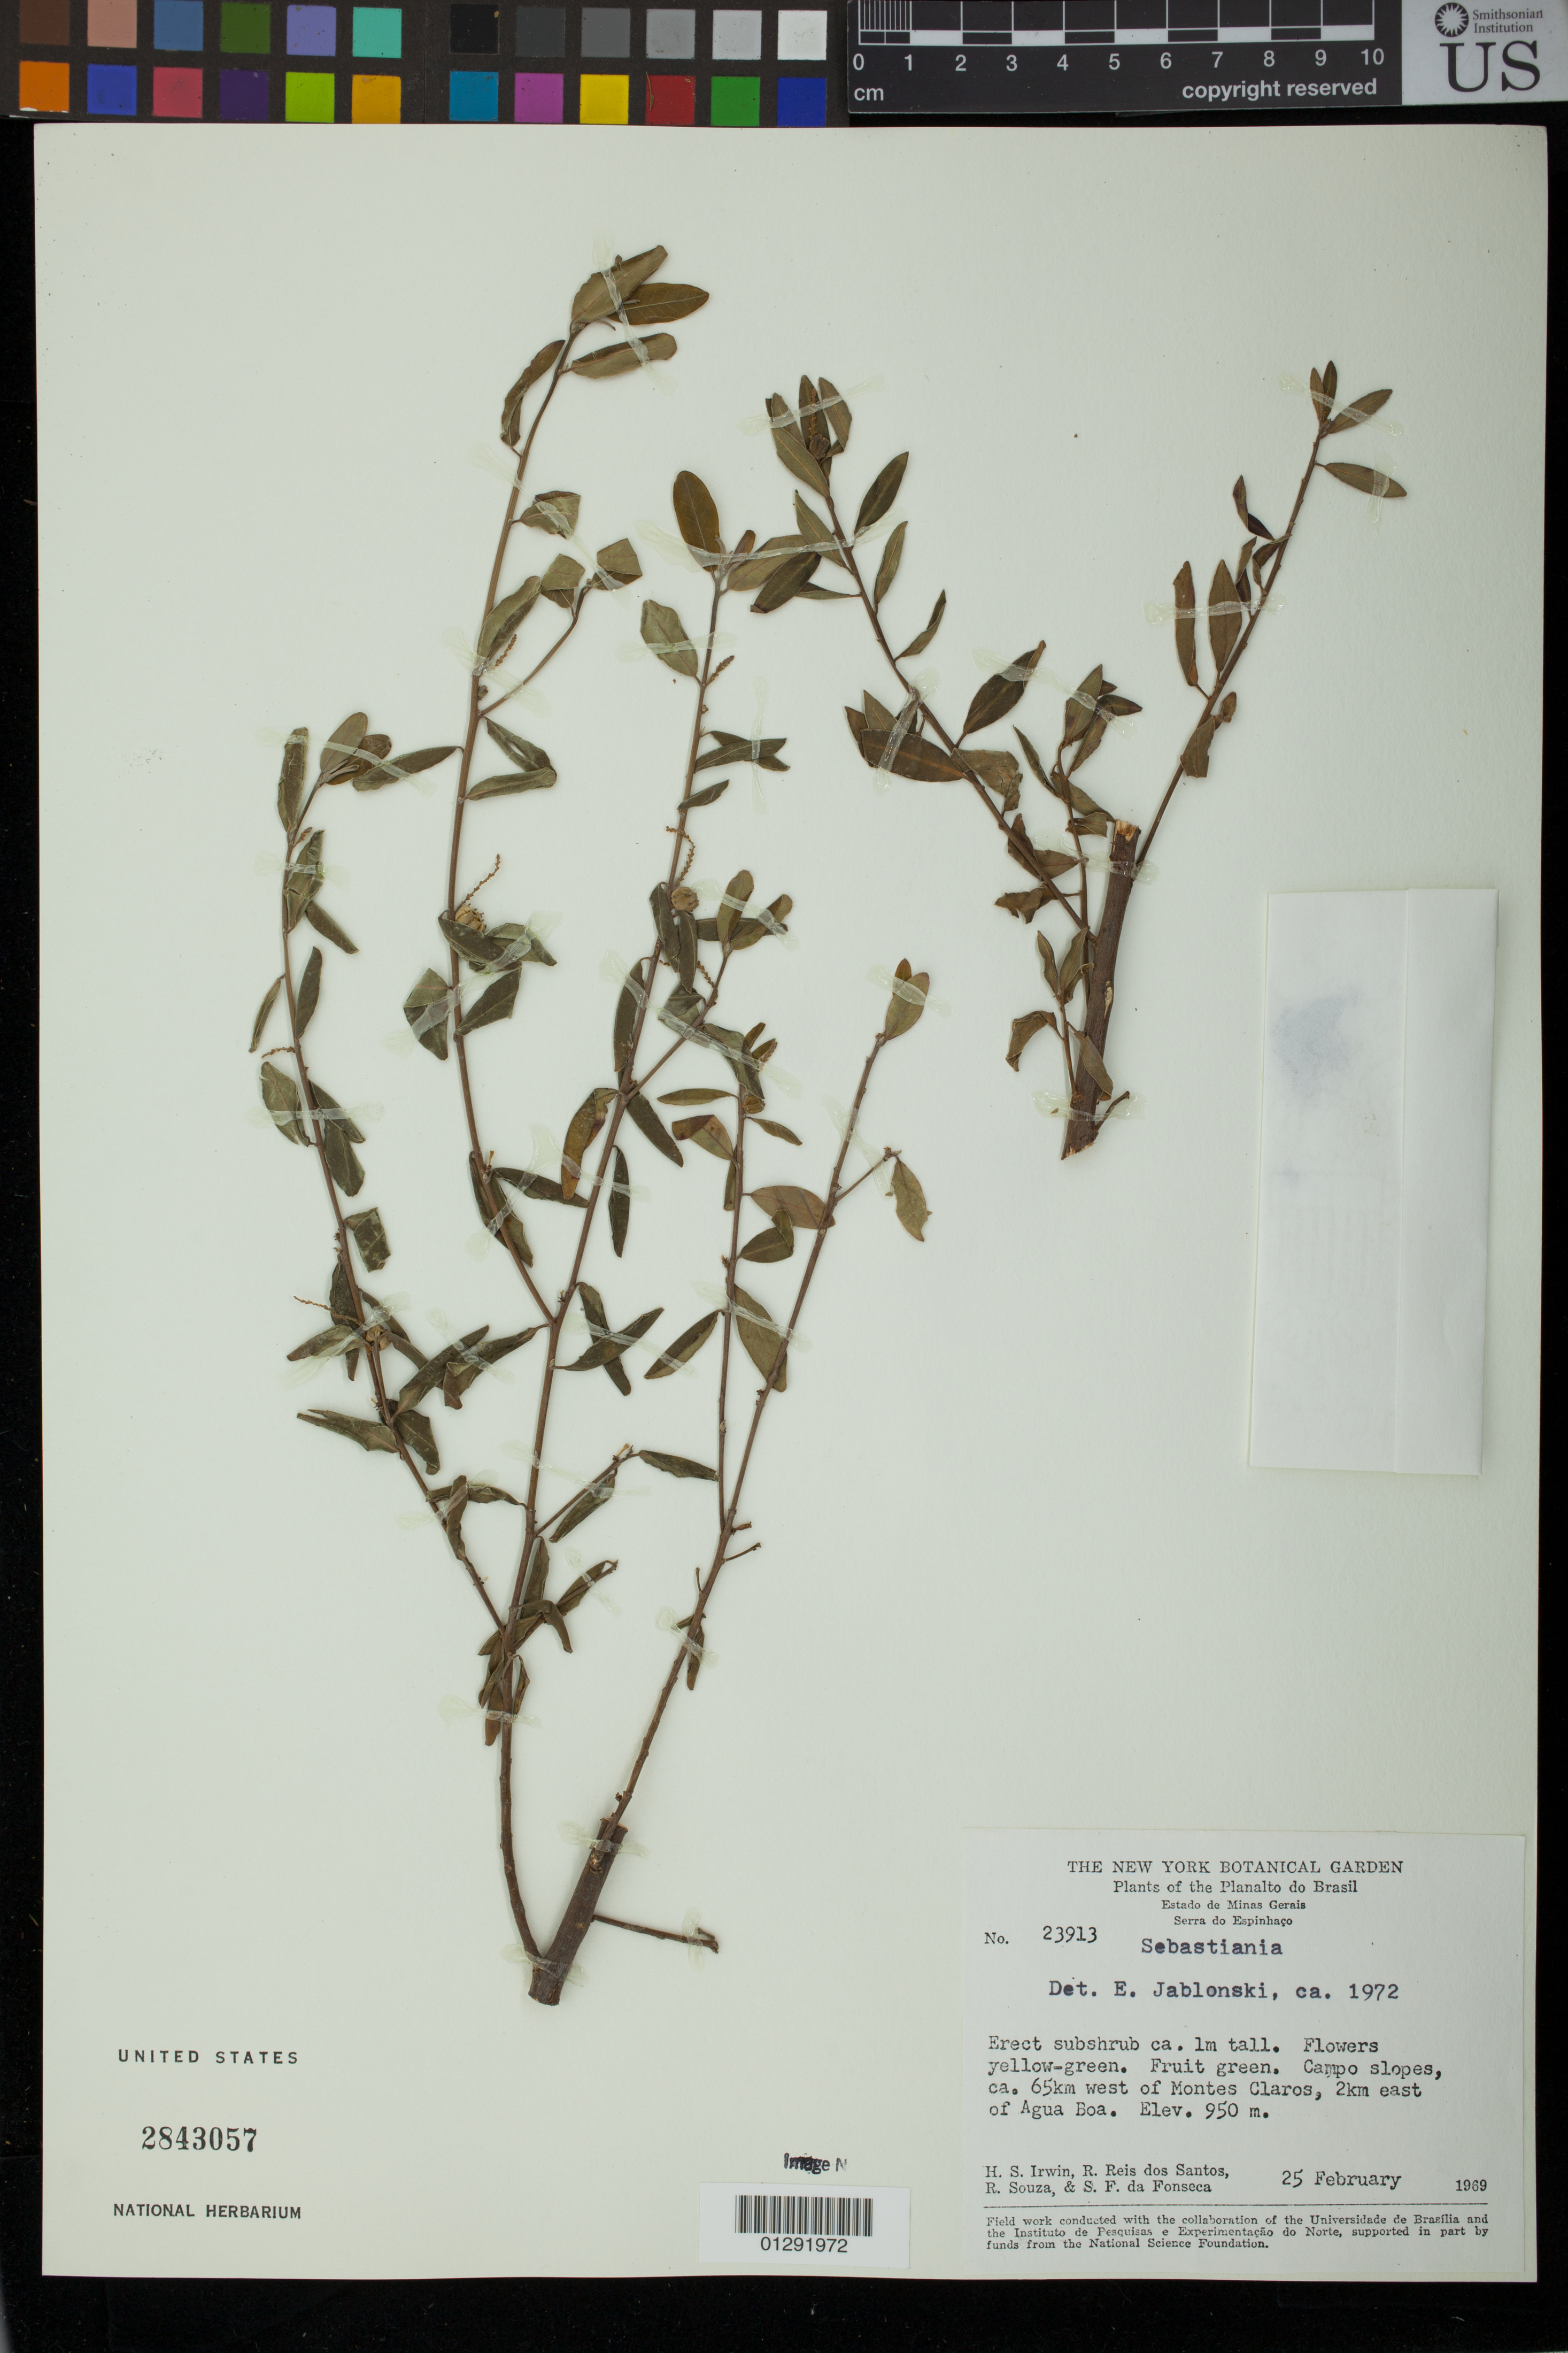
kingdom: Plantae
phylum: Tracheophyta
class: Magnoliopsida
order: Malpighiales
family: Euphorbiaceae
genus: Sebastiania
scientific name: Sebastiania sp.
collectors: H. Irwin, R. Reis dos Santos, R. Souza & S. F. Fonsêca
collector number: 23913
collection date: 1969-02-25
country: Brazil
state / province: Minas Gerais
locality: Campo slopes, ca. 65km west of Montes Claros, 2km east of Agua Boa. Serra do Espinhaco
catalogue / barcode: US 2843057